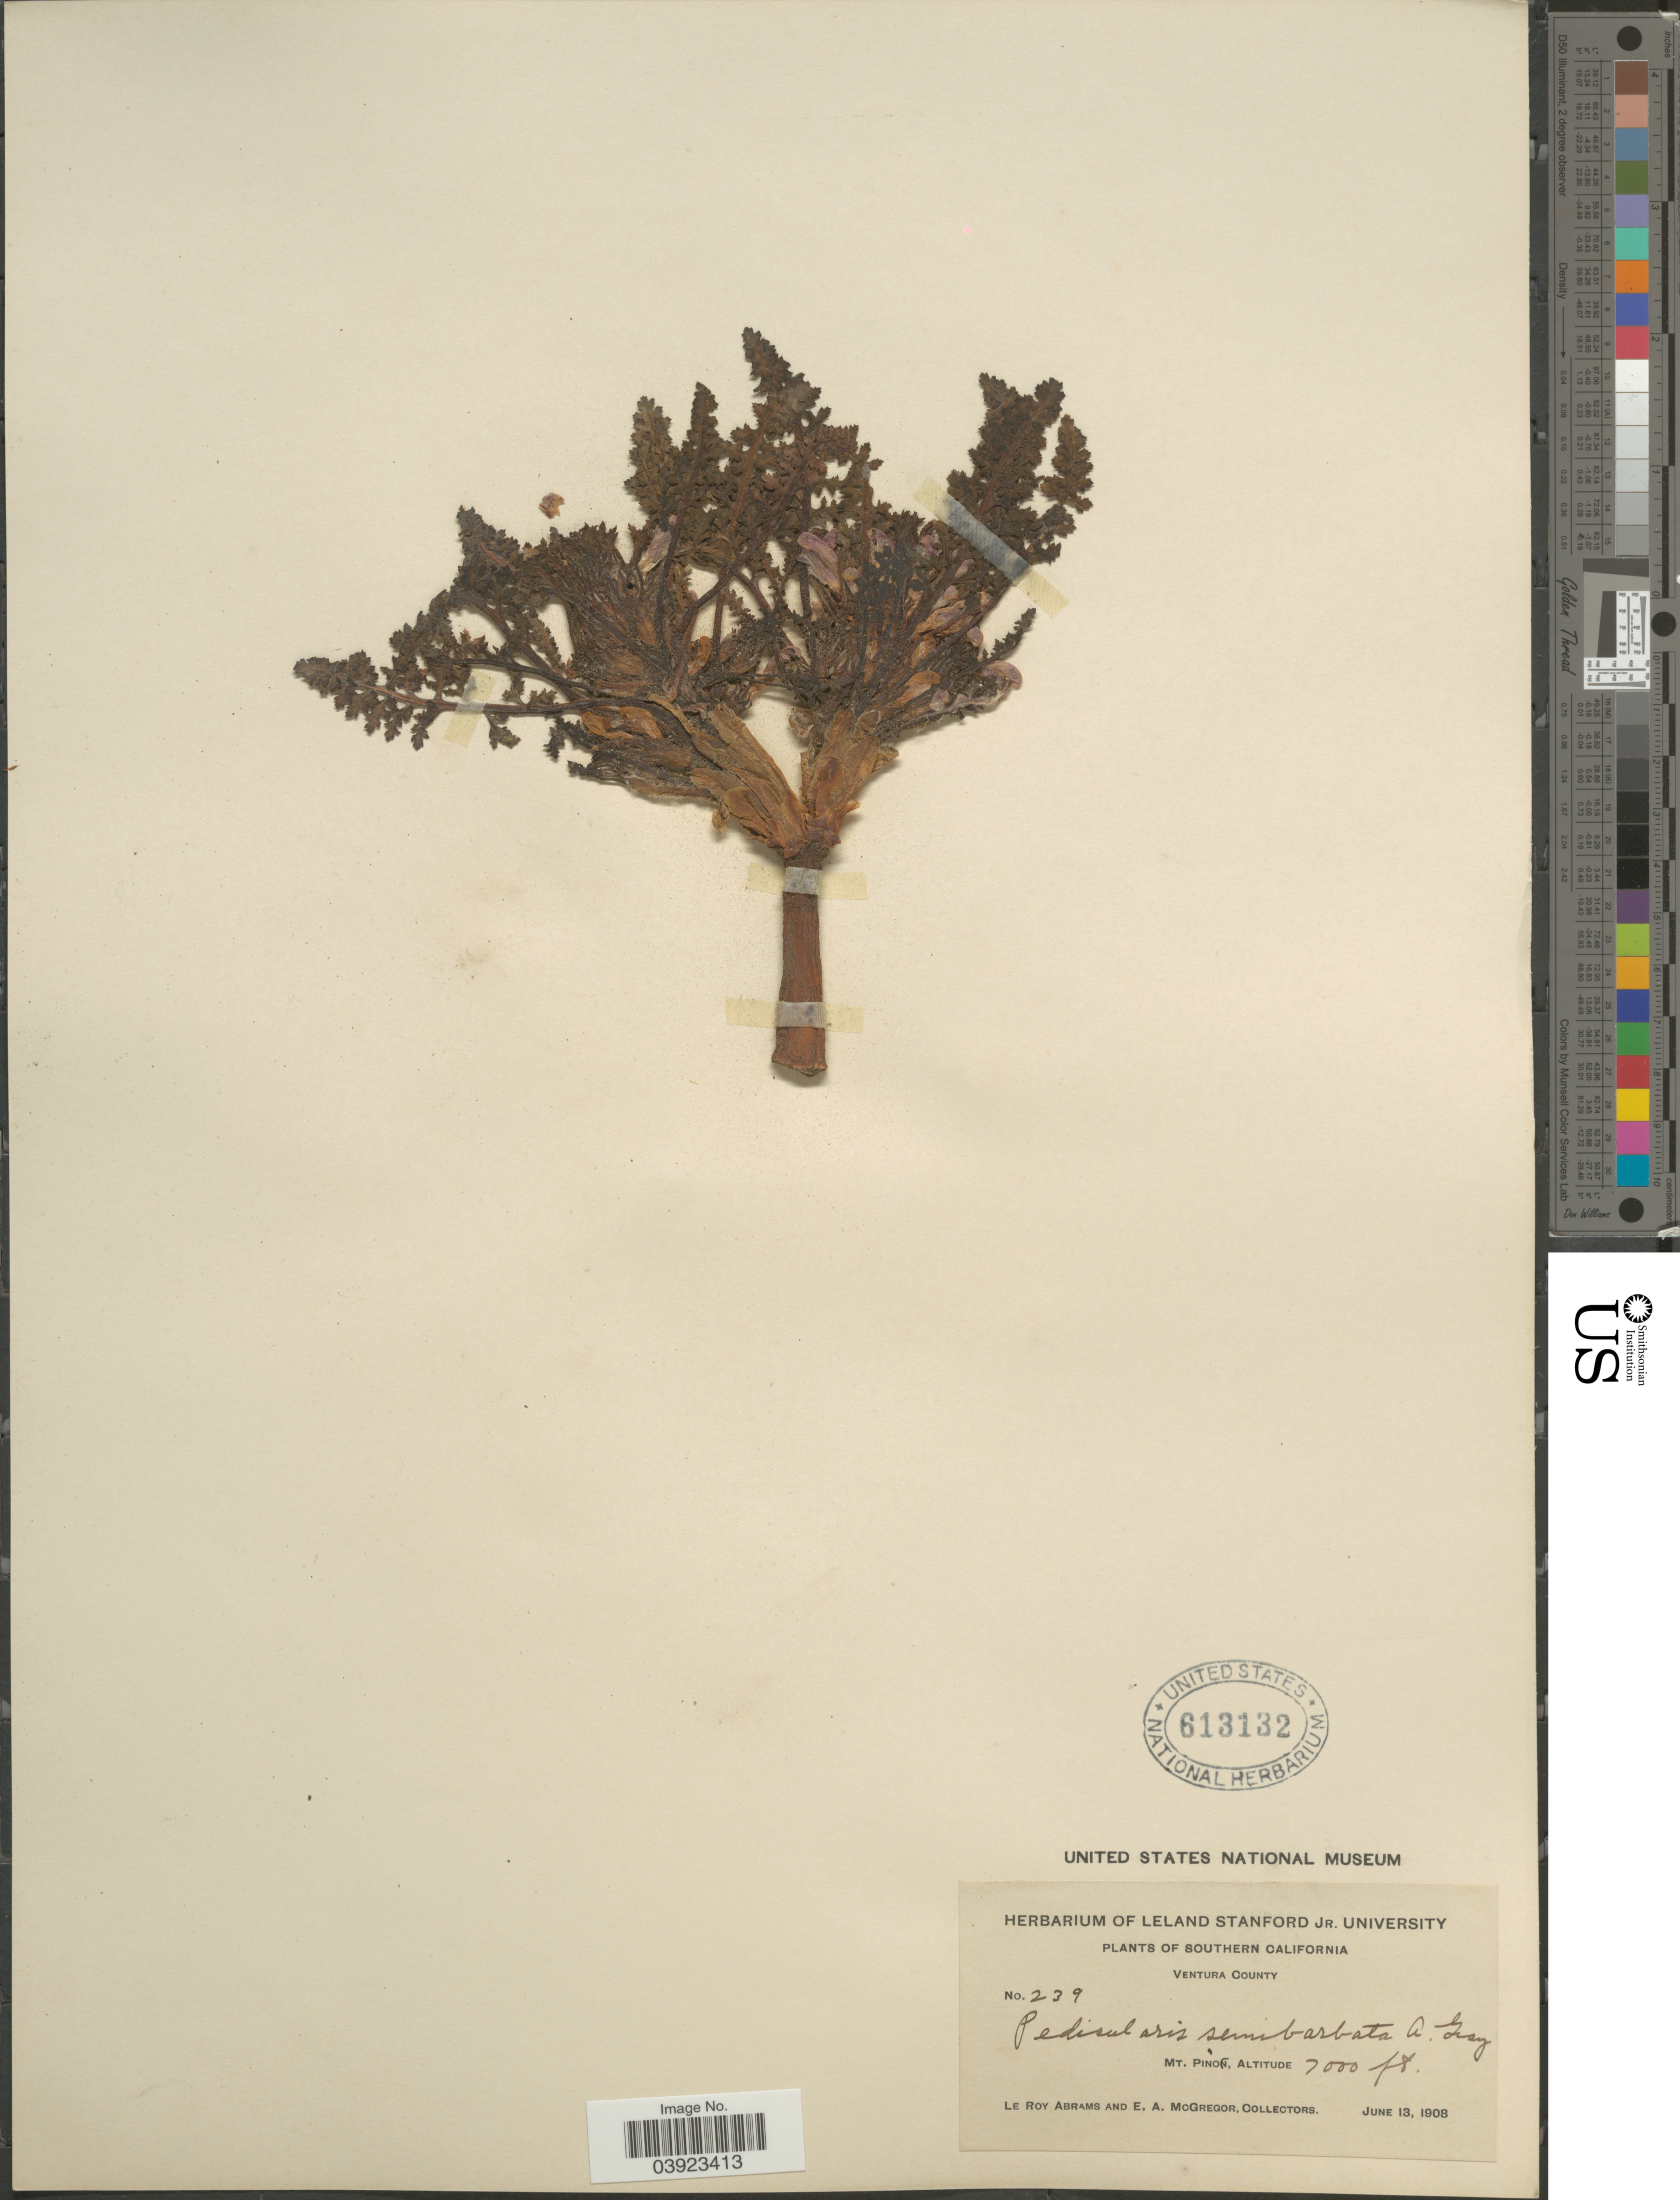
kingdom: Plantae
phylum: Tracheophyta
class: Magnoliopsida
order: Lamiales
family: Orobanchaceae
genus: Pedicularis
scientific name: Pedicularis semibarbata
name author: A. Gray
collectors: L. Abrams & E. A. McGregor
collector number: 239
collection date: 1908-06-13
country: United States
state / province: California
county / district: Ventura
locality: Southern California. Ventura County. Mt. Pinon.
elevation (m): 2134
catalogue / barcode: US 613132